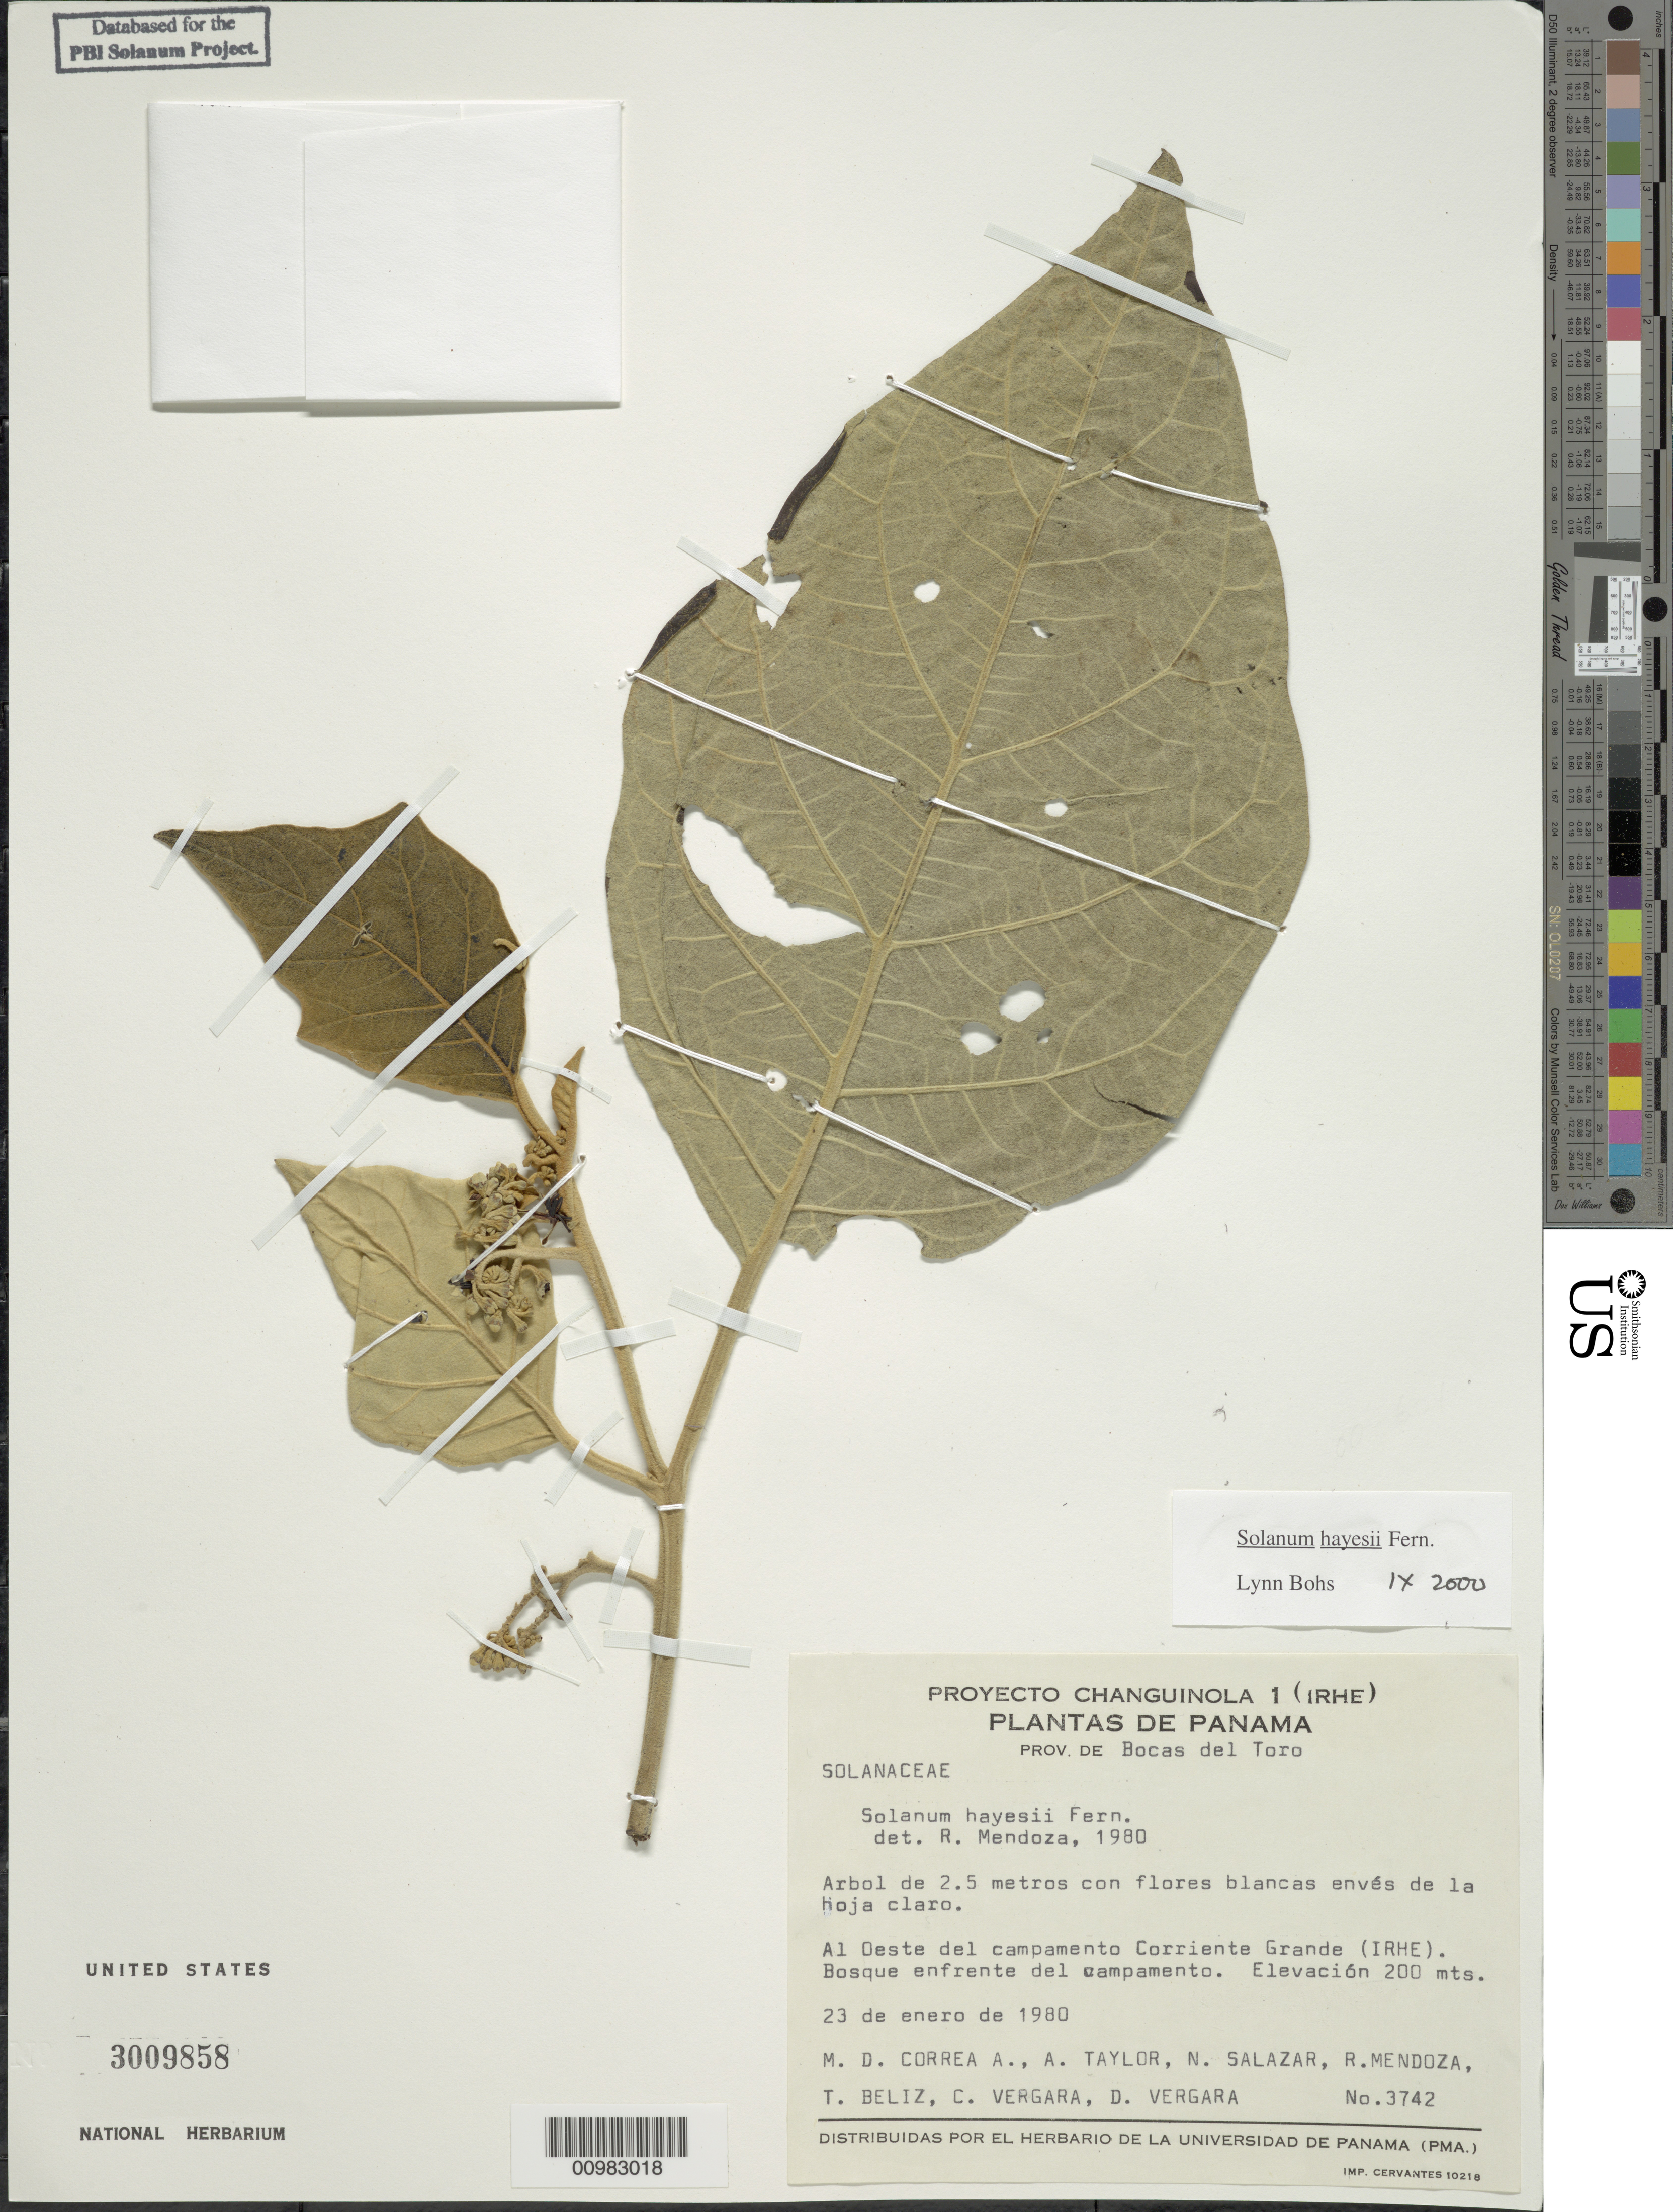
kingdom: Plantae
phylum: Tracheophyta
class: Magnoliopsida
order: Solanales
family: Solanaceae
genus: Solanum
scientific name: Solanum hayesii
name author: Fernald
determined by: Bohs, L. A.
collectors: M. D. Corrêa-A., A. Taylor, N. Salazar, R. Mendoza, T. Béliz, C. Vergara & D. Vergara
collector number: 3742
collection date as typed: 23 Jan 1980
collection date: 1980-01-23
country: Panama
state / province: Bocas del Toro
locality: Al oeste del campamento Corriente Grande (IRHE). Bosque enfrente del campamento.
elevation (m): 200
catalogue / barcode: US 3009858